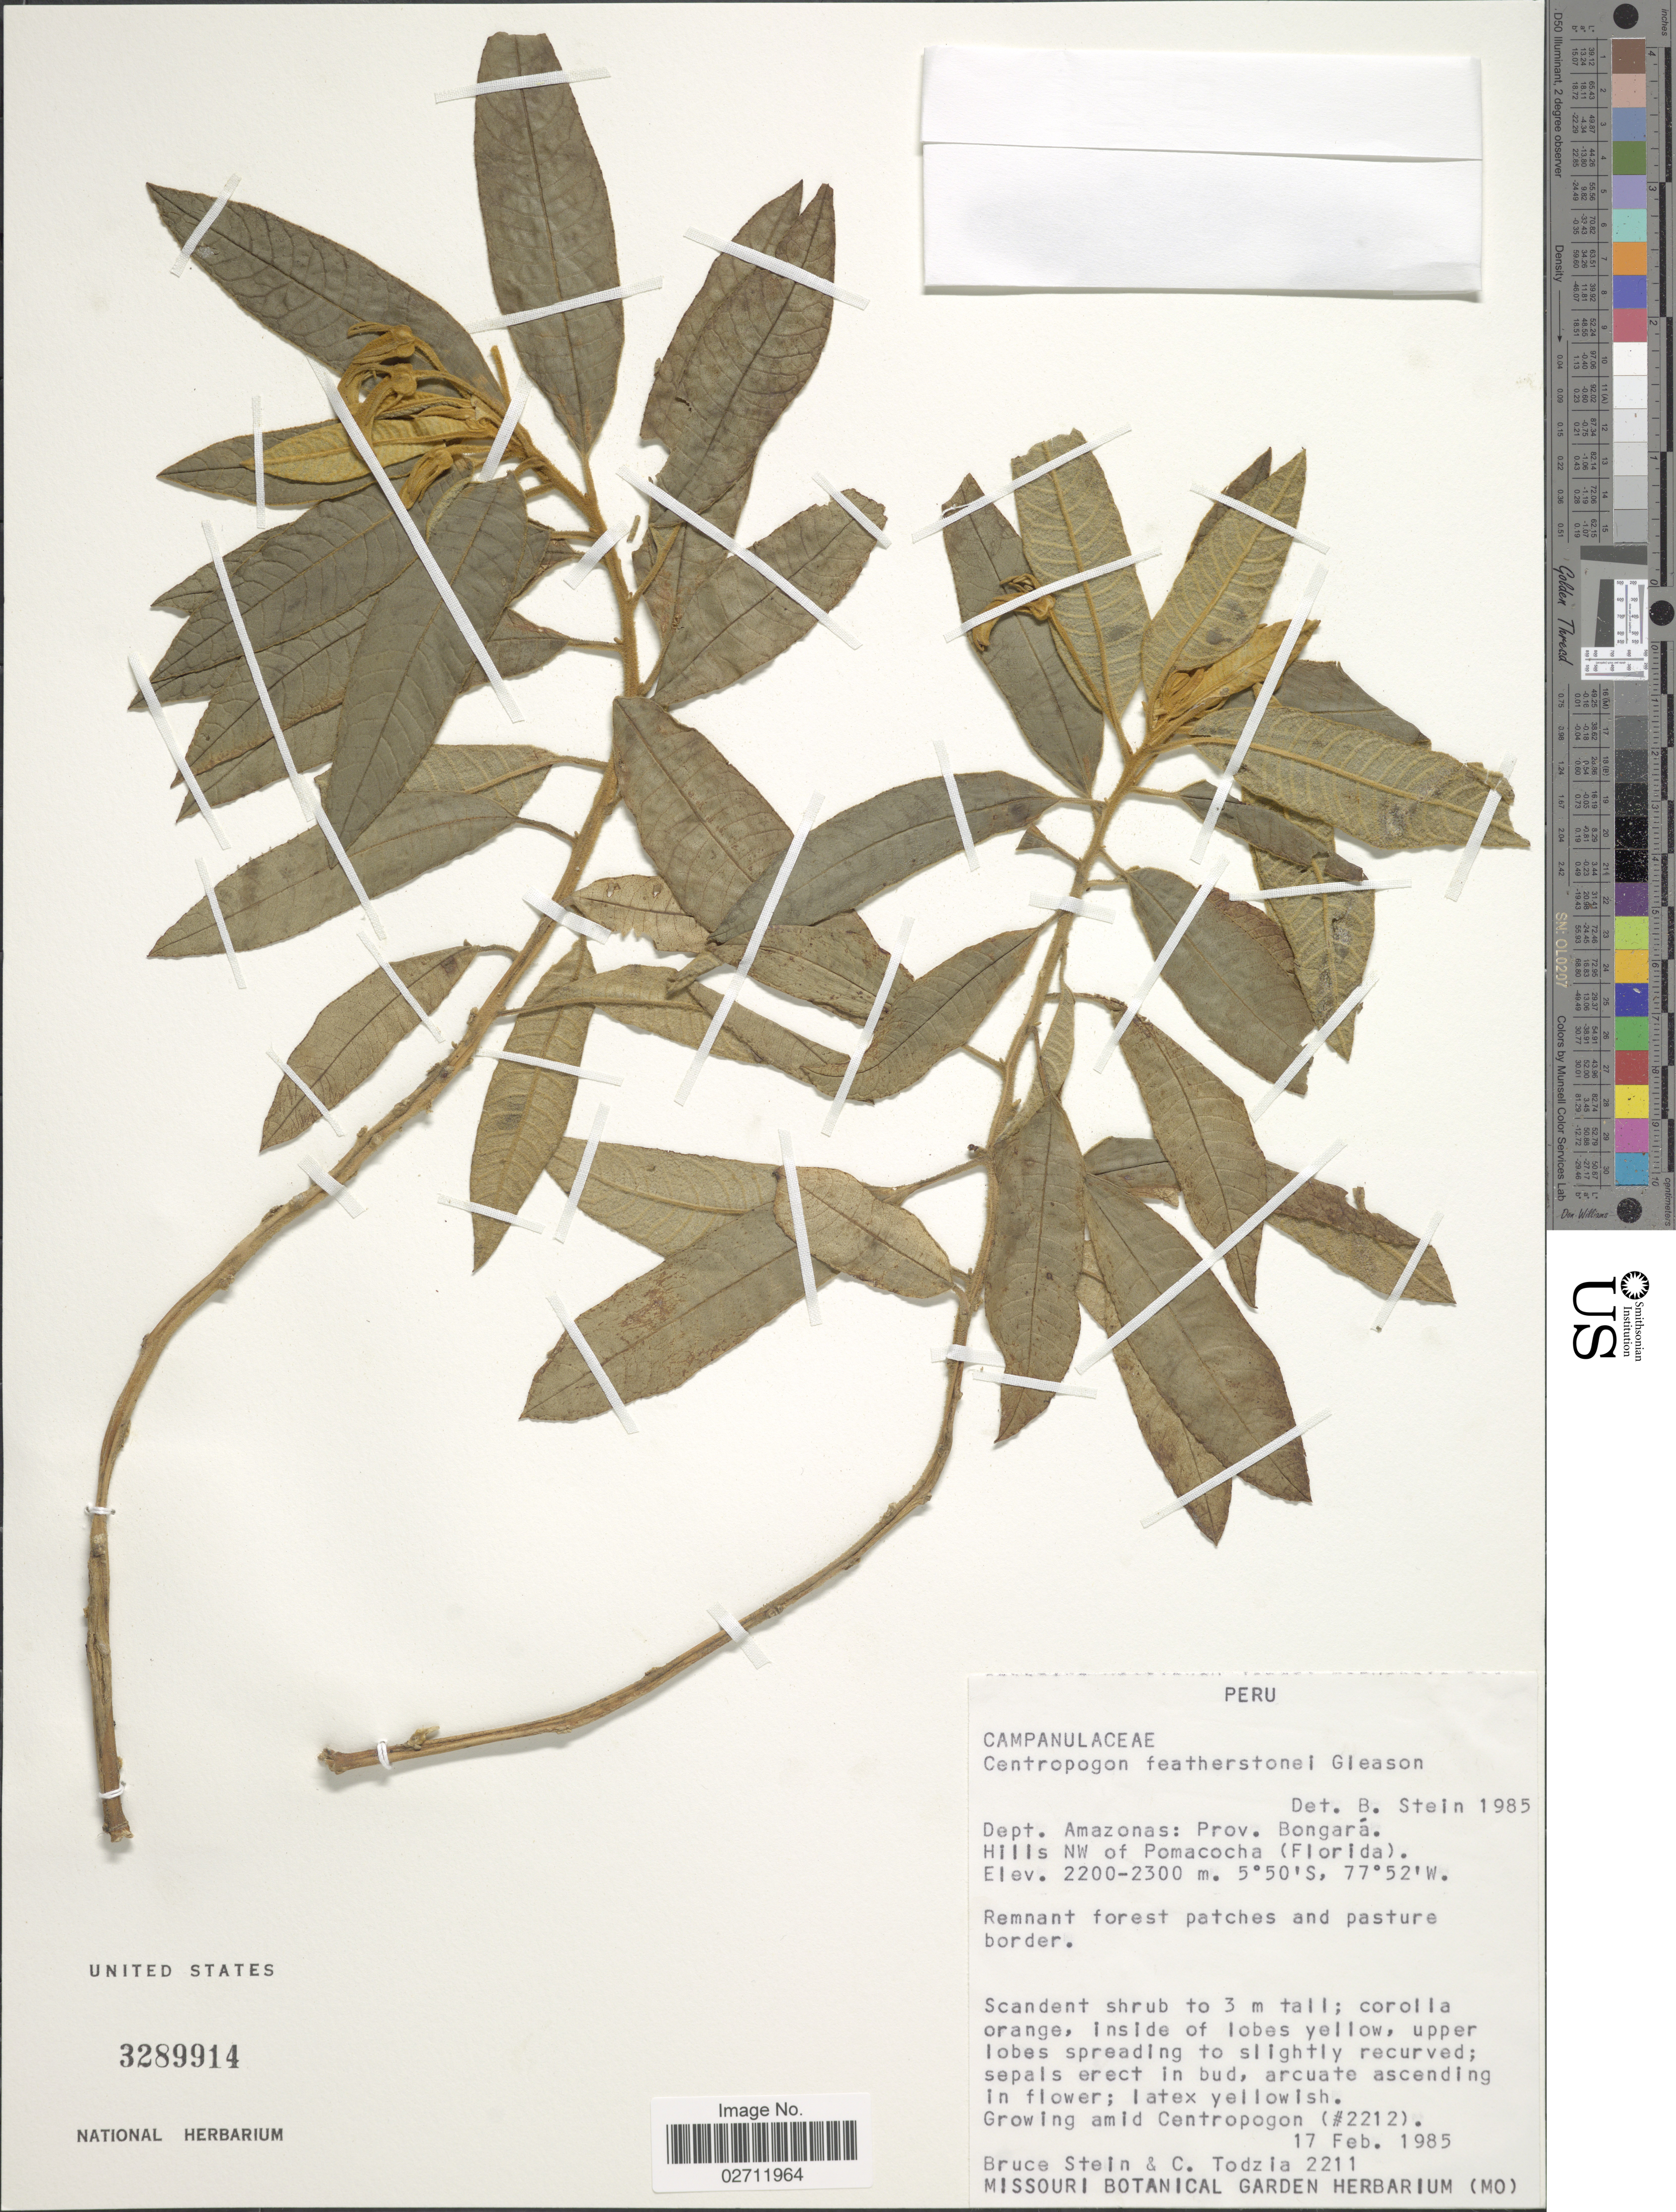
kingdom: Plantae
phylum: Tracheophyta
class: Magnoliopsida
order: Asterales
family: Campanulaceae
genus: Centropogon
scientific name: Centropogon featherstonei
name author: Gleason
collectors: B. A. Stein & C. A. Todzia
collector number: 2211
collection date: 1985-02-17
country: Peru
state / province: Amazonas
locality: Prov. Bongara, Hills NW of Pomacocha (Florida).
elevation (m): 2200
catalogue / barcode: US 3289914